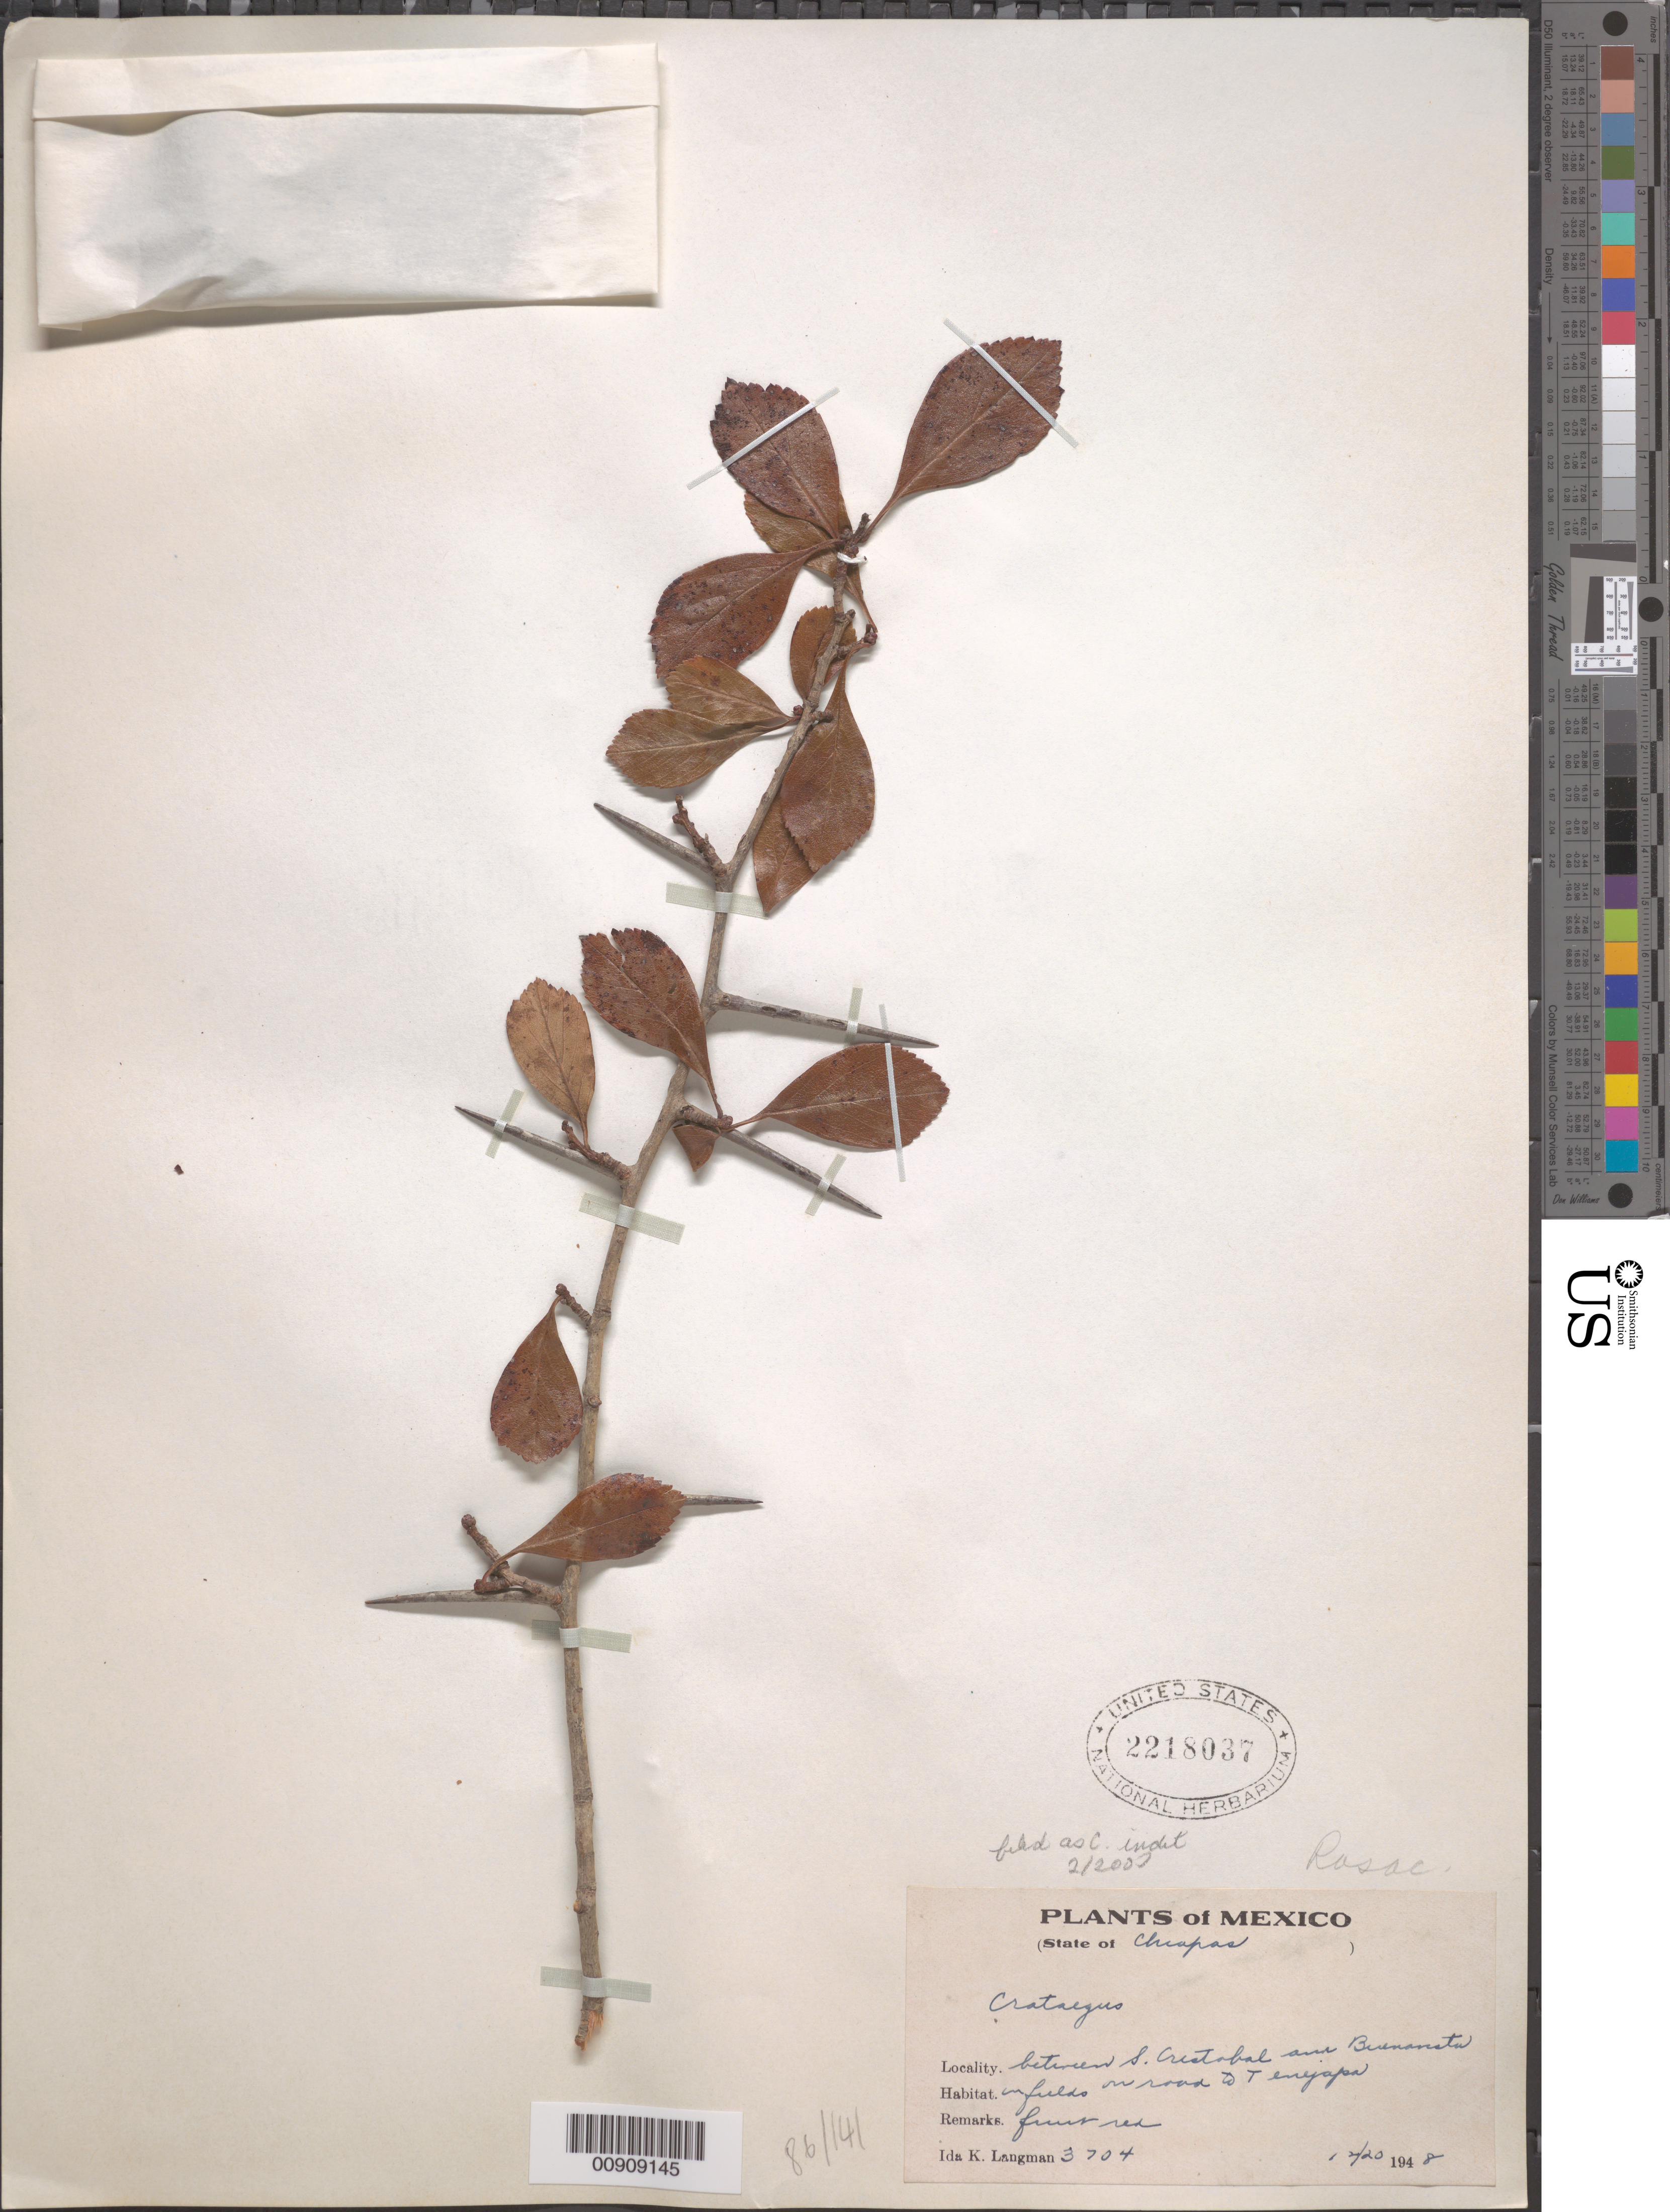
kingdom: Plantae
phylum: Tracheophyta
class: Magnoliopsida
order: Rosales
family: Rosaceae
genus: Crataegus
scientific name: Crataegus sp.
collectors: I. K. Langman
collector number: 3704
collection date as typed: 20 Dec 1948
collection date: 1948-12-20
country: Mexico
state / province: Chiapas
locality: Between S. Cristóbal and Buenavista on road to Tenejapa.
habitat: In fields.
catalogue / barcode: US 2218037